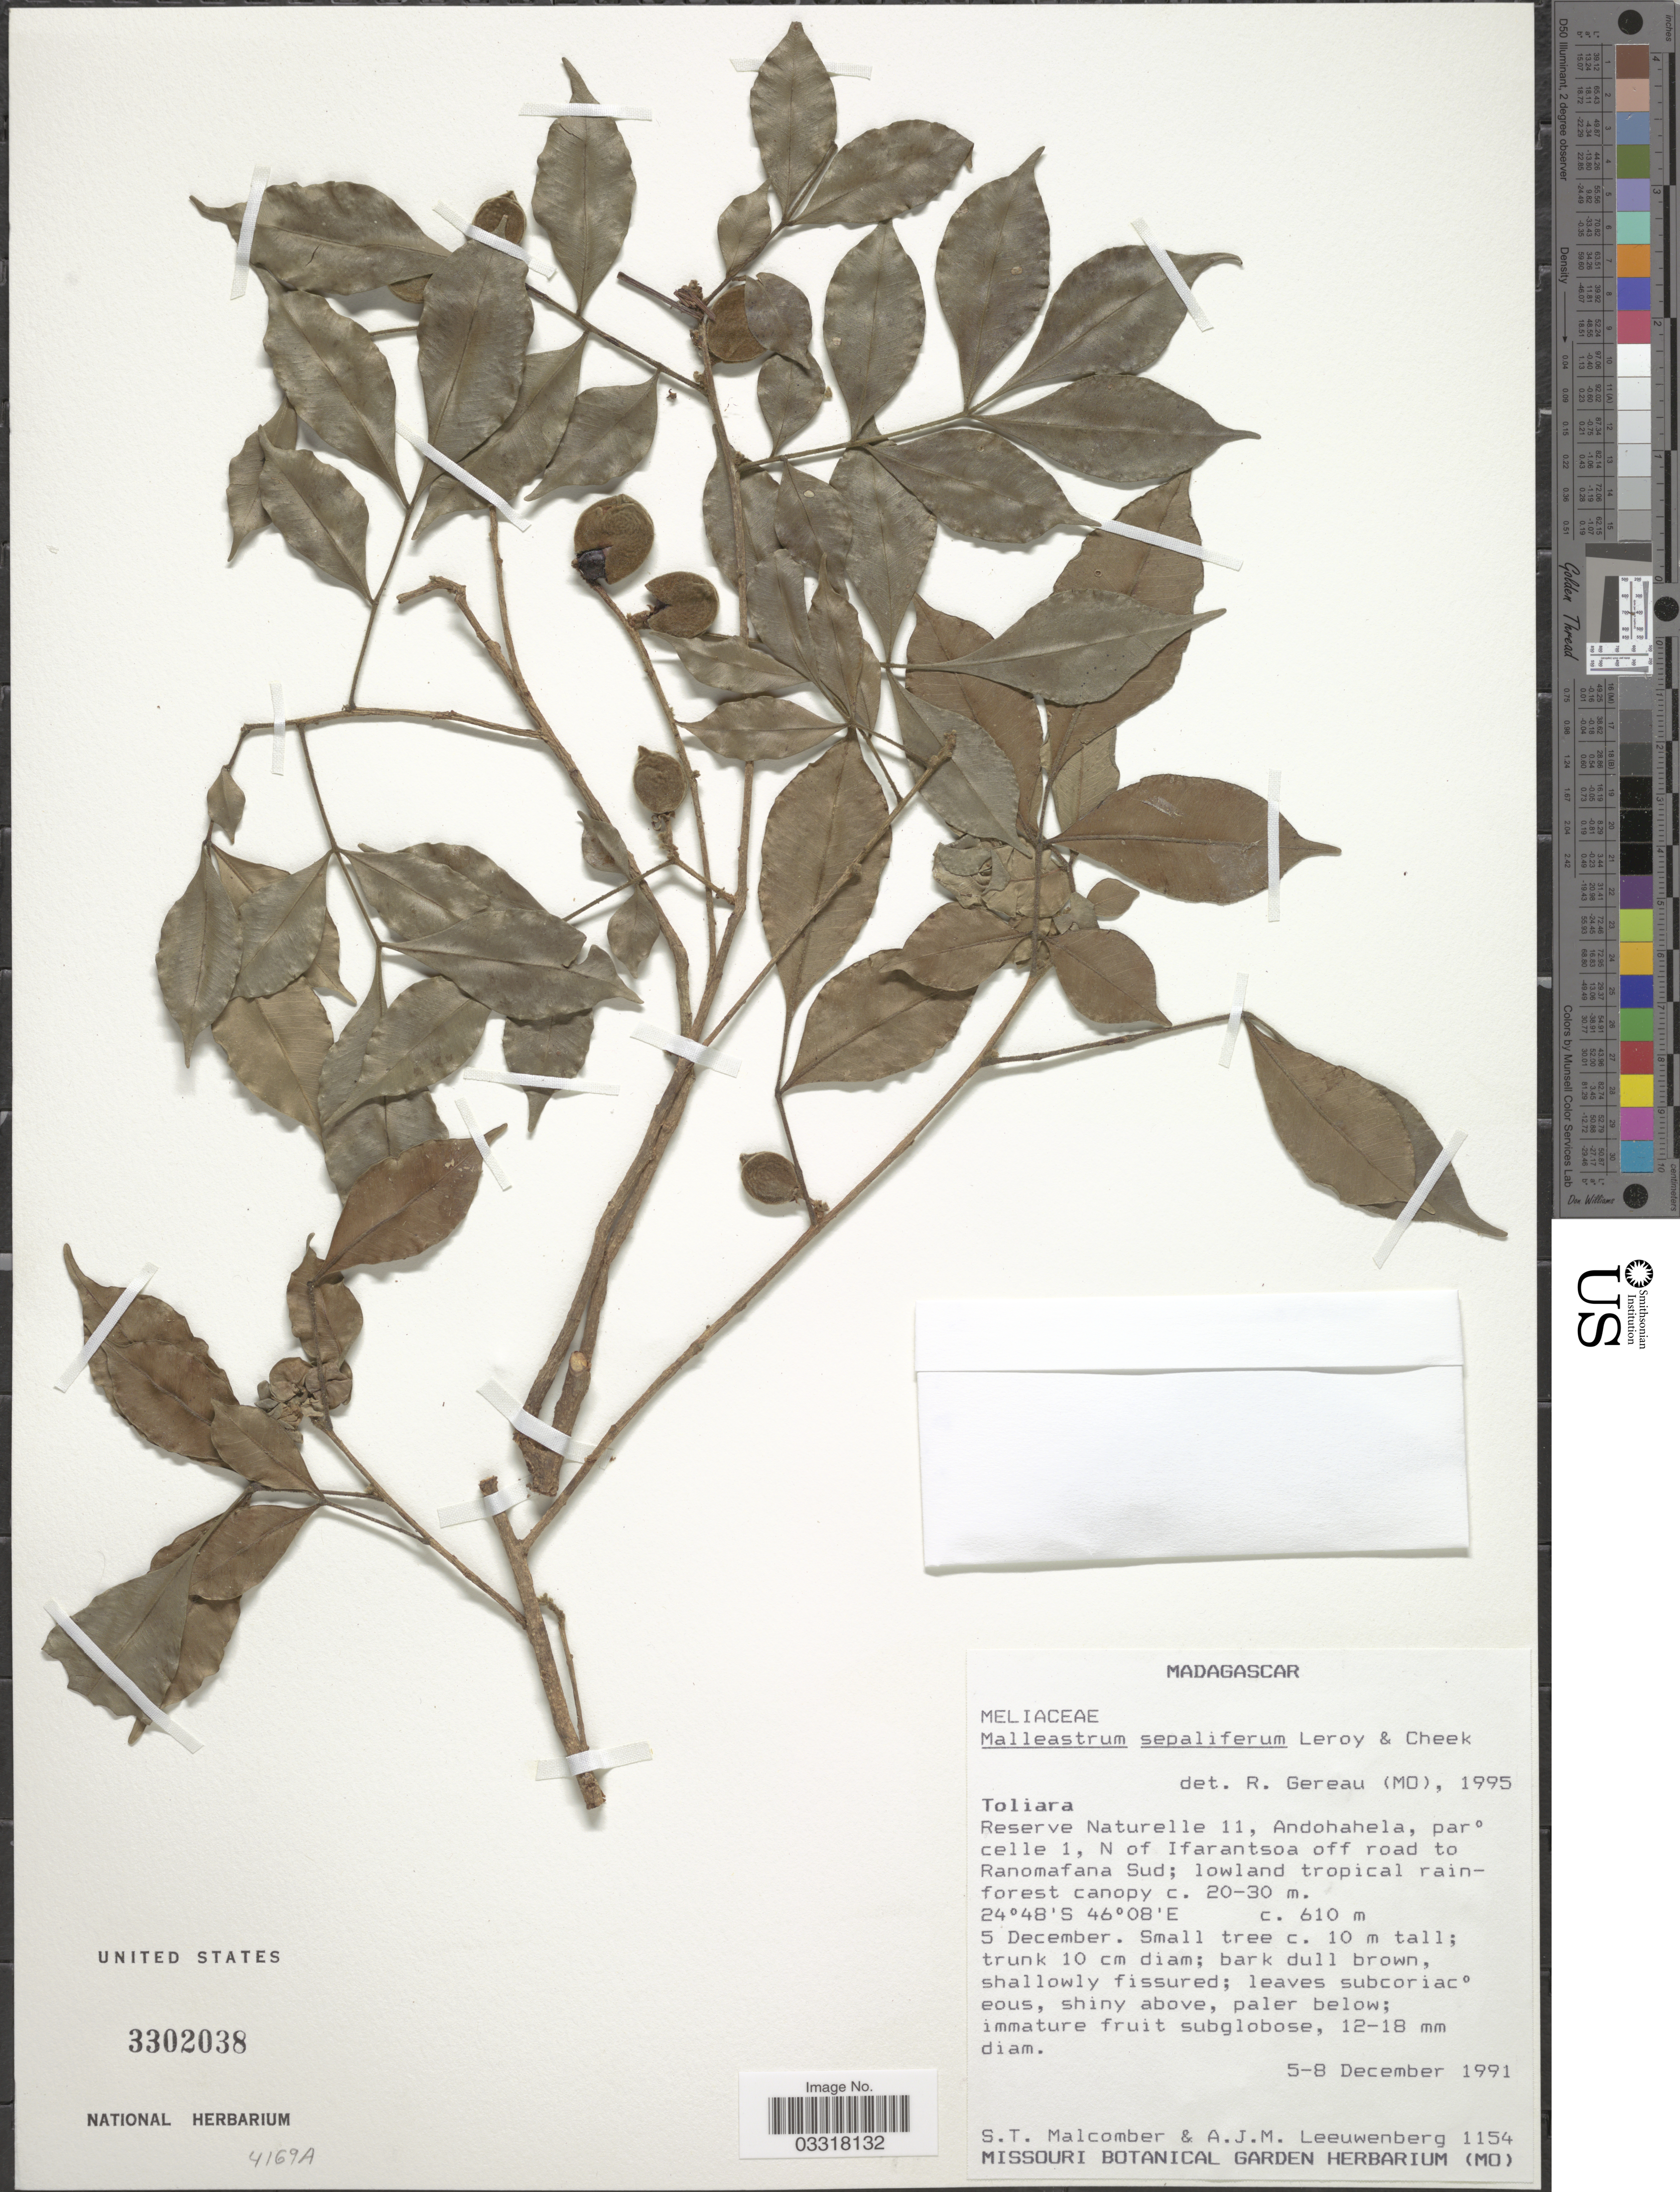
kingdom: Plantae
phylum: Tracheophyta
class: Magnoliopsida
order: Sapindales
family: Meliaceae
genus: Malleastrum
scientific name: Malleastrum sepaliferum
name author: J.-F. Leroy & Cheek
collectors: S. T. Malcomber & A. J. M. Leeuwenberg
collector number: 1154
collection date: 1991-12-05/1991-12-08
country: Madagascar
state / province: Anosy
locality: Reserve Naturelle 11, Andohahela, par° celle 1, N of Ifarantsoa off road to Ranomafana Sud.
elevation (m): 610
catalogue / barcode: US 3302038